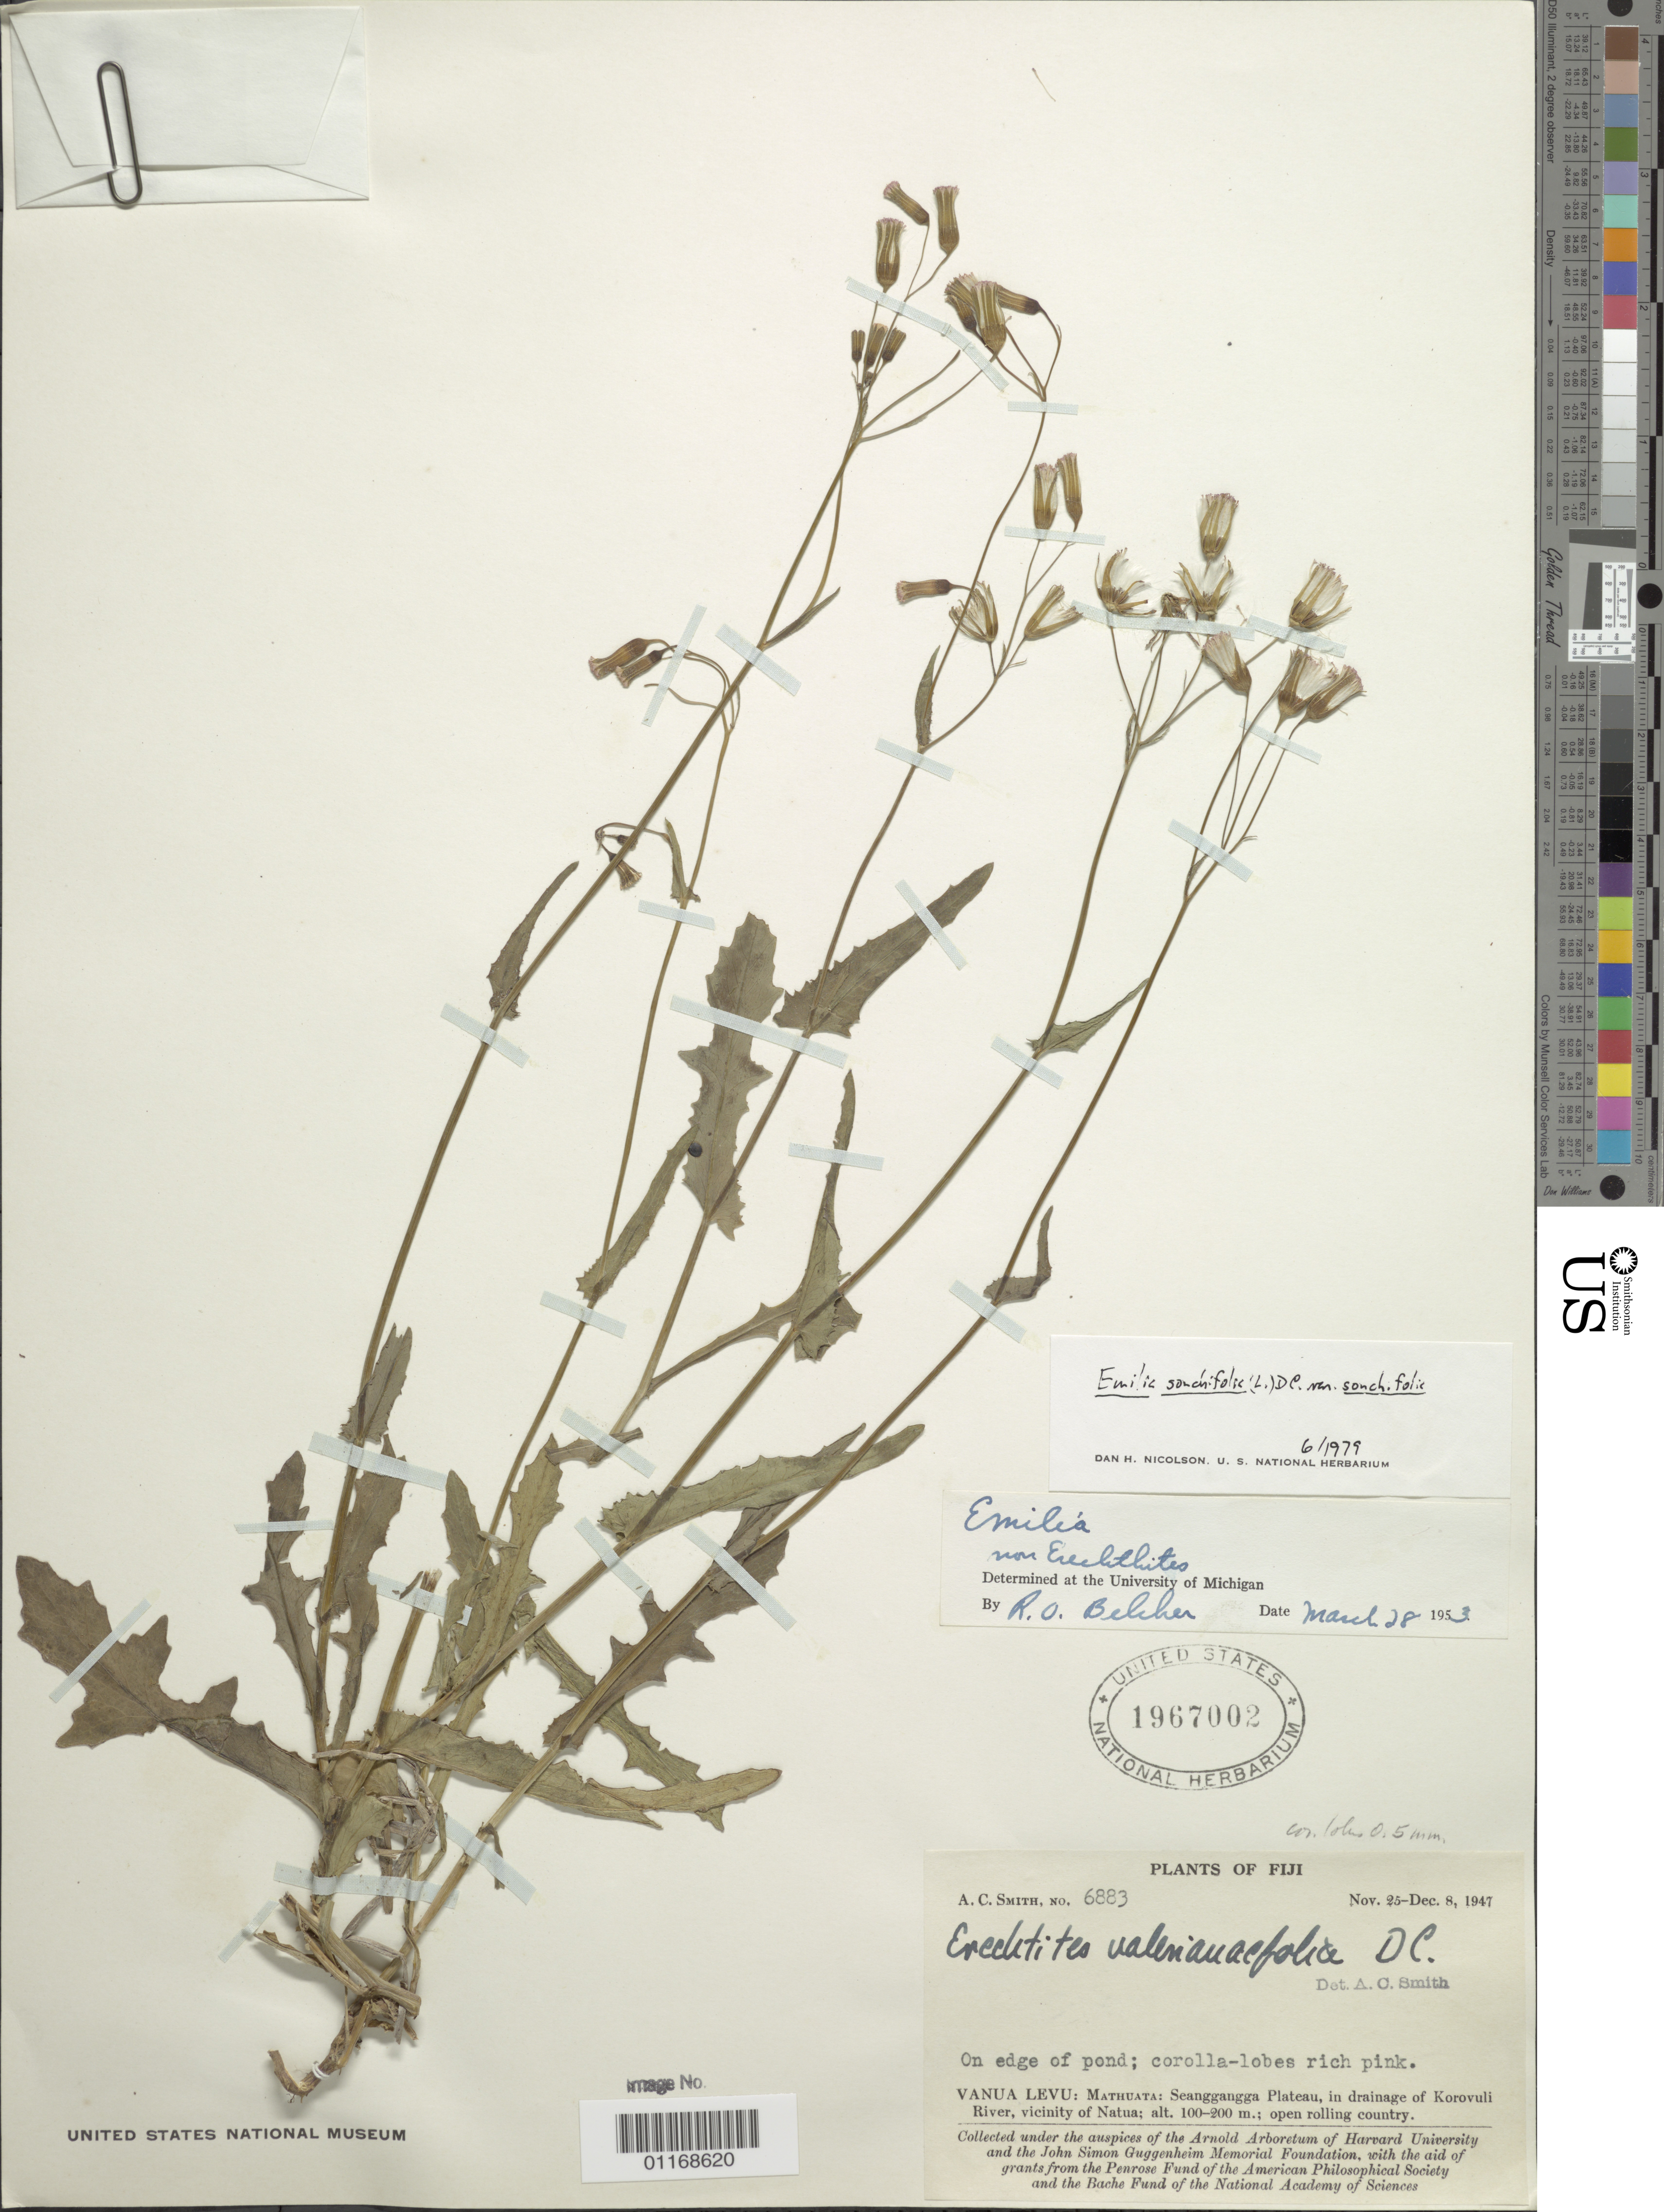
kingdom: Plantae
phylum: Tracheophyta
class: Magnoliopsida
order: Asterales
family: Asteraceae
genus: Emilia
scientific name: Emilia sonchifolia var. sonchifolia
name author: (L.) DC.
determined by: Nicholson, D. H., (US), NMNH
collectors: A. C. Smith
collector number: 6883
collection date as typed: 25 Nov 1947 to 08 Dec 1947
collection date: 1947-11-25/1947-12-08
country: Fiji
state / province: Northern Division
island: Macuata-i-wai [Mathuata-i-wai]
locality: Mathuata Prov., seanggangga plateau, in drainage of korovuli river, vicinity of natua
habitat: edge of pond.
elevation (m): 100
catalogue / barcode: US 1967002